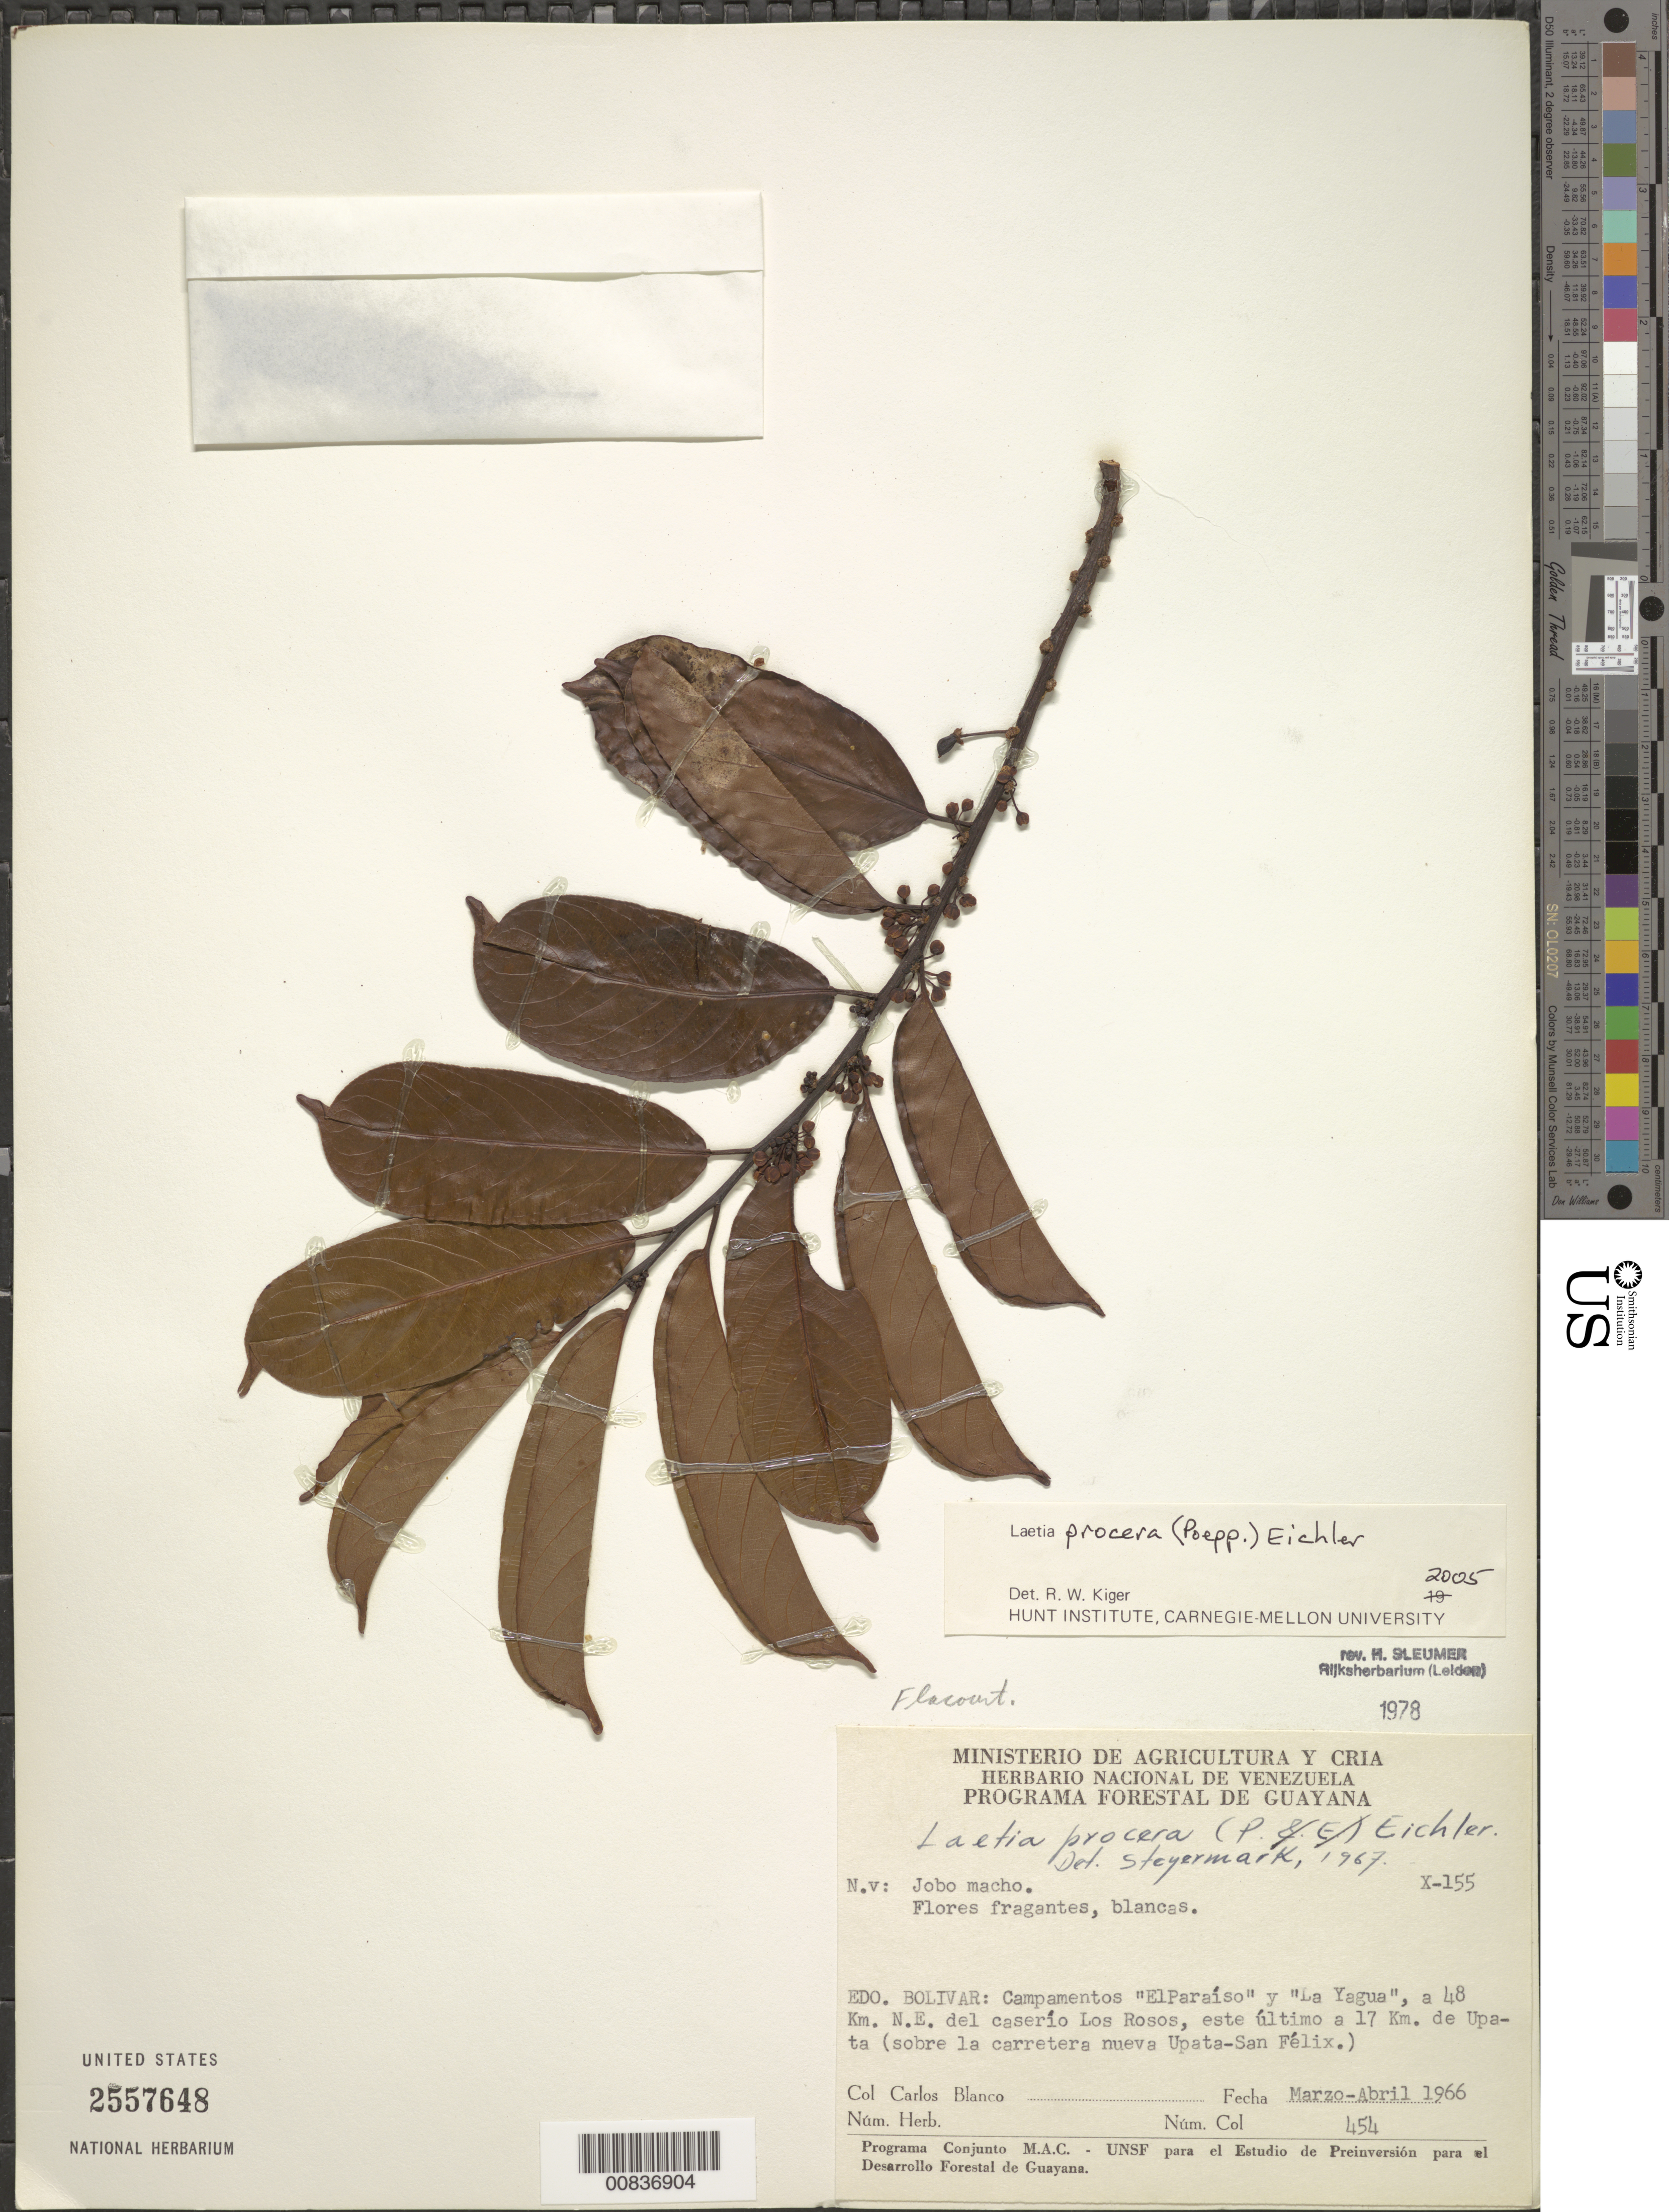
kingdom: Plantae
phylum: Tracheophyta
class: Magnoliopsida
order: Malpighiales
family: Salicaceae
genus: Laetia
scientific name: Laetia procera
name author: (Poepp.) Eichler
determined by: Kiger, R. W.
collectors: C. A. Blanco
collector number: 454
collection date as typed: Mar-66 to Apr-66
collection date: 1966-03/1966-04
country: Venezuela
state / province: Bolívar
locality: Campamentos "El Paraiso" y "La Yagua", a 48 km NE del caserío Los Rosos, este ultimo a 17 km de Upata (sobre la carretera nueva Upata-San Felix)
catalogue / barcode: US 2557648